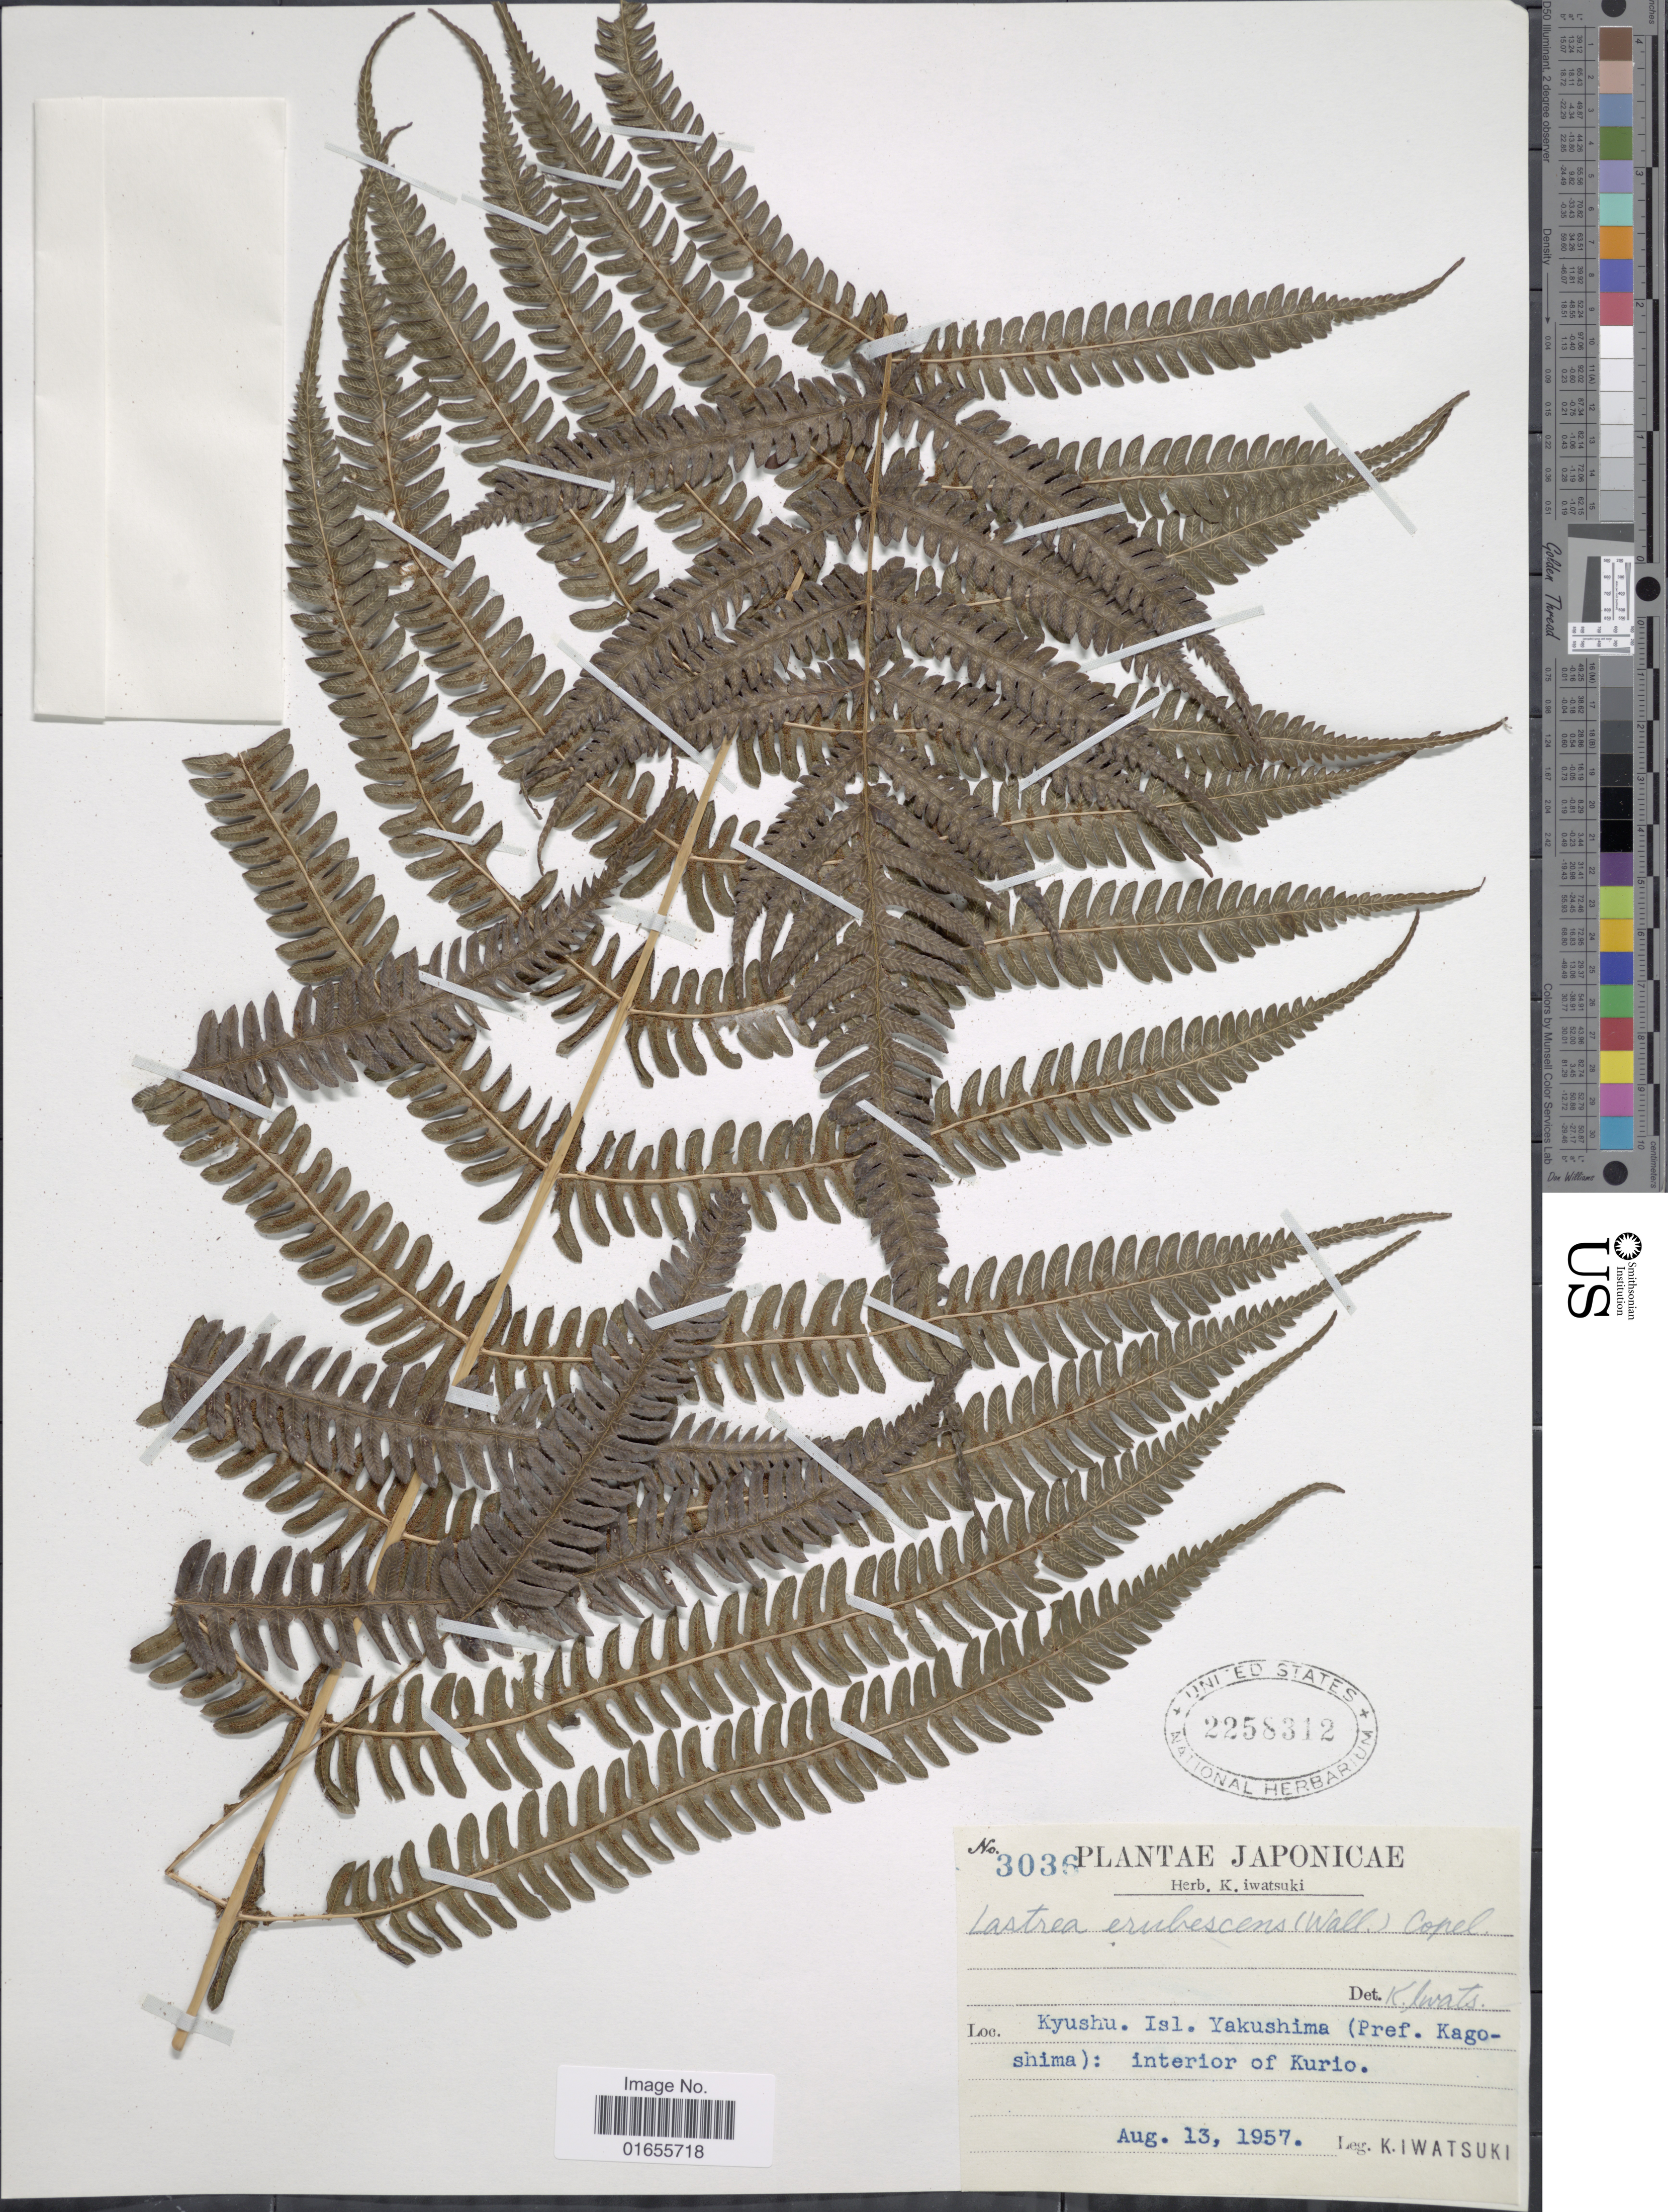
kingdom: Plantae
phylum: Tracheophyta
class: Polypodiopsida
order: Polypodiales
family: Thelypteridaceae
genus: Glaphyropteridopsis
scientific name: Glaphyropteridopsis erubescens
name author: (Wall. ex Hook.) Ching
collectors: K. Iwatsuki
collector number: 3036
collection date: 1957-08-13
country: Japan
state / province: Kagosima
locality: Kyushu. Isl. Yakushima: interior of Kurio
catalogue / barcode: US 2258312